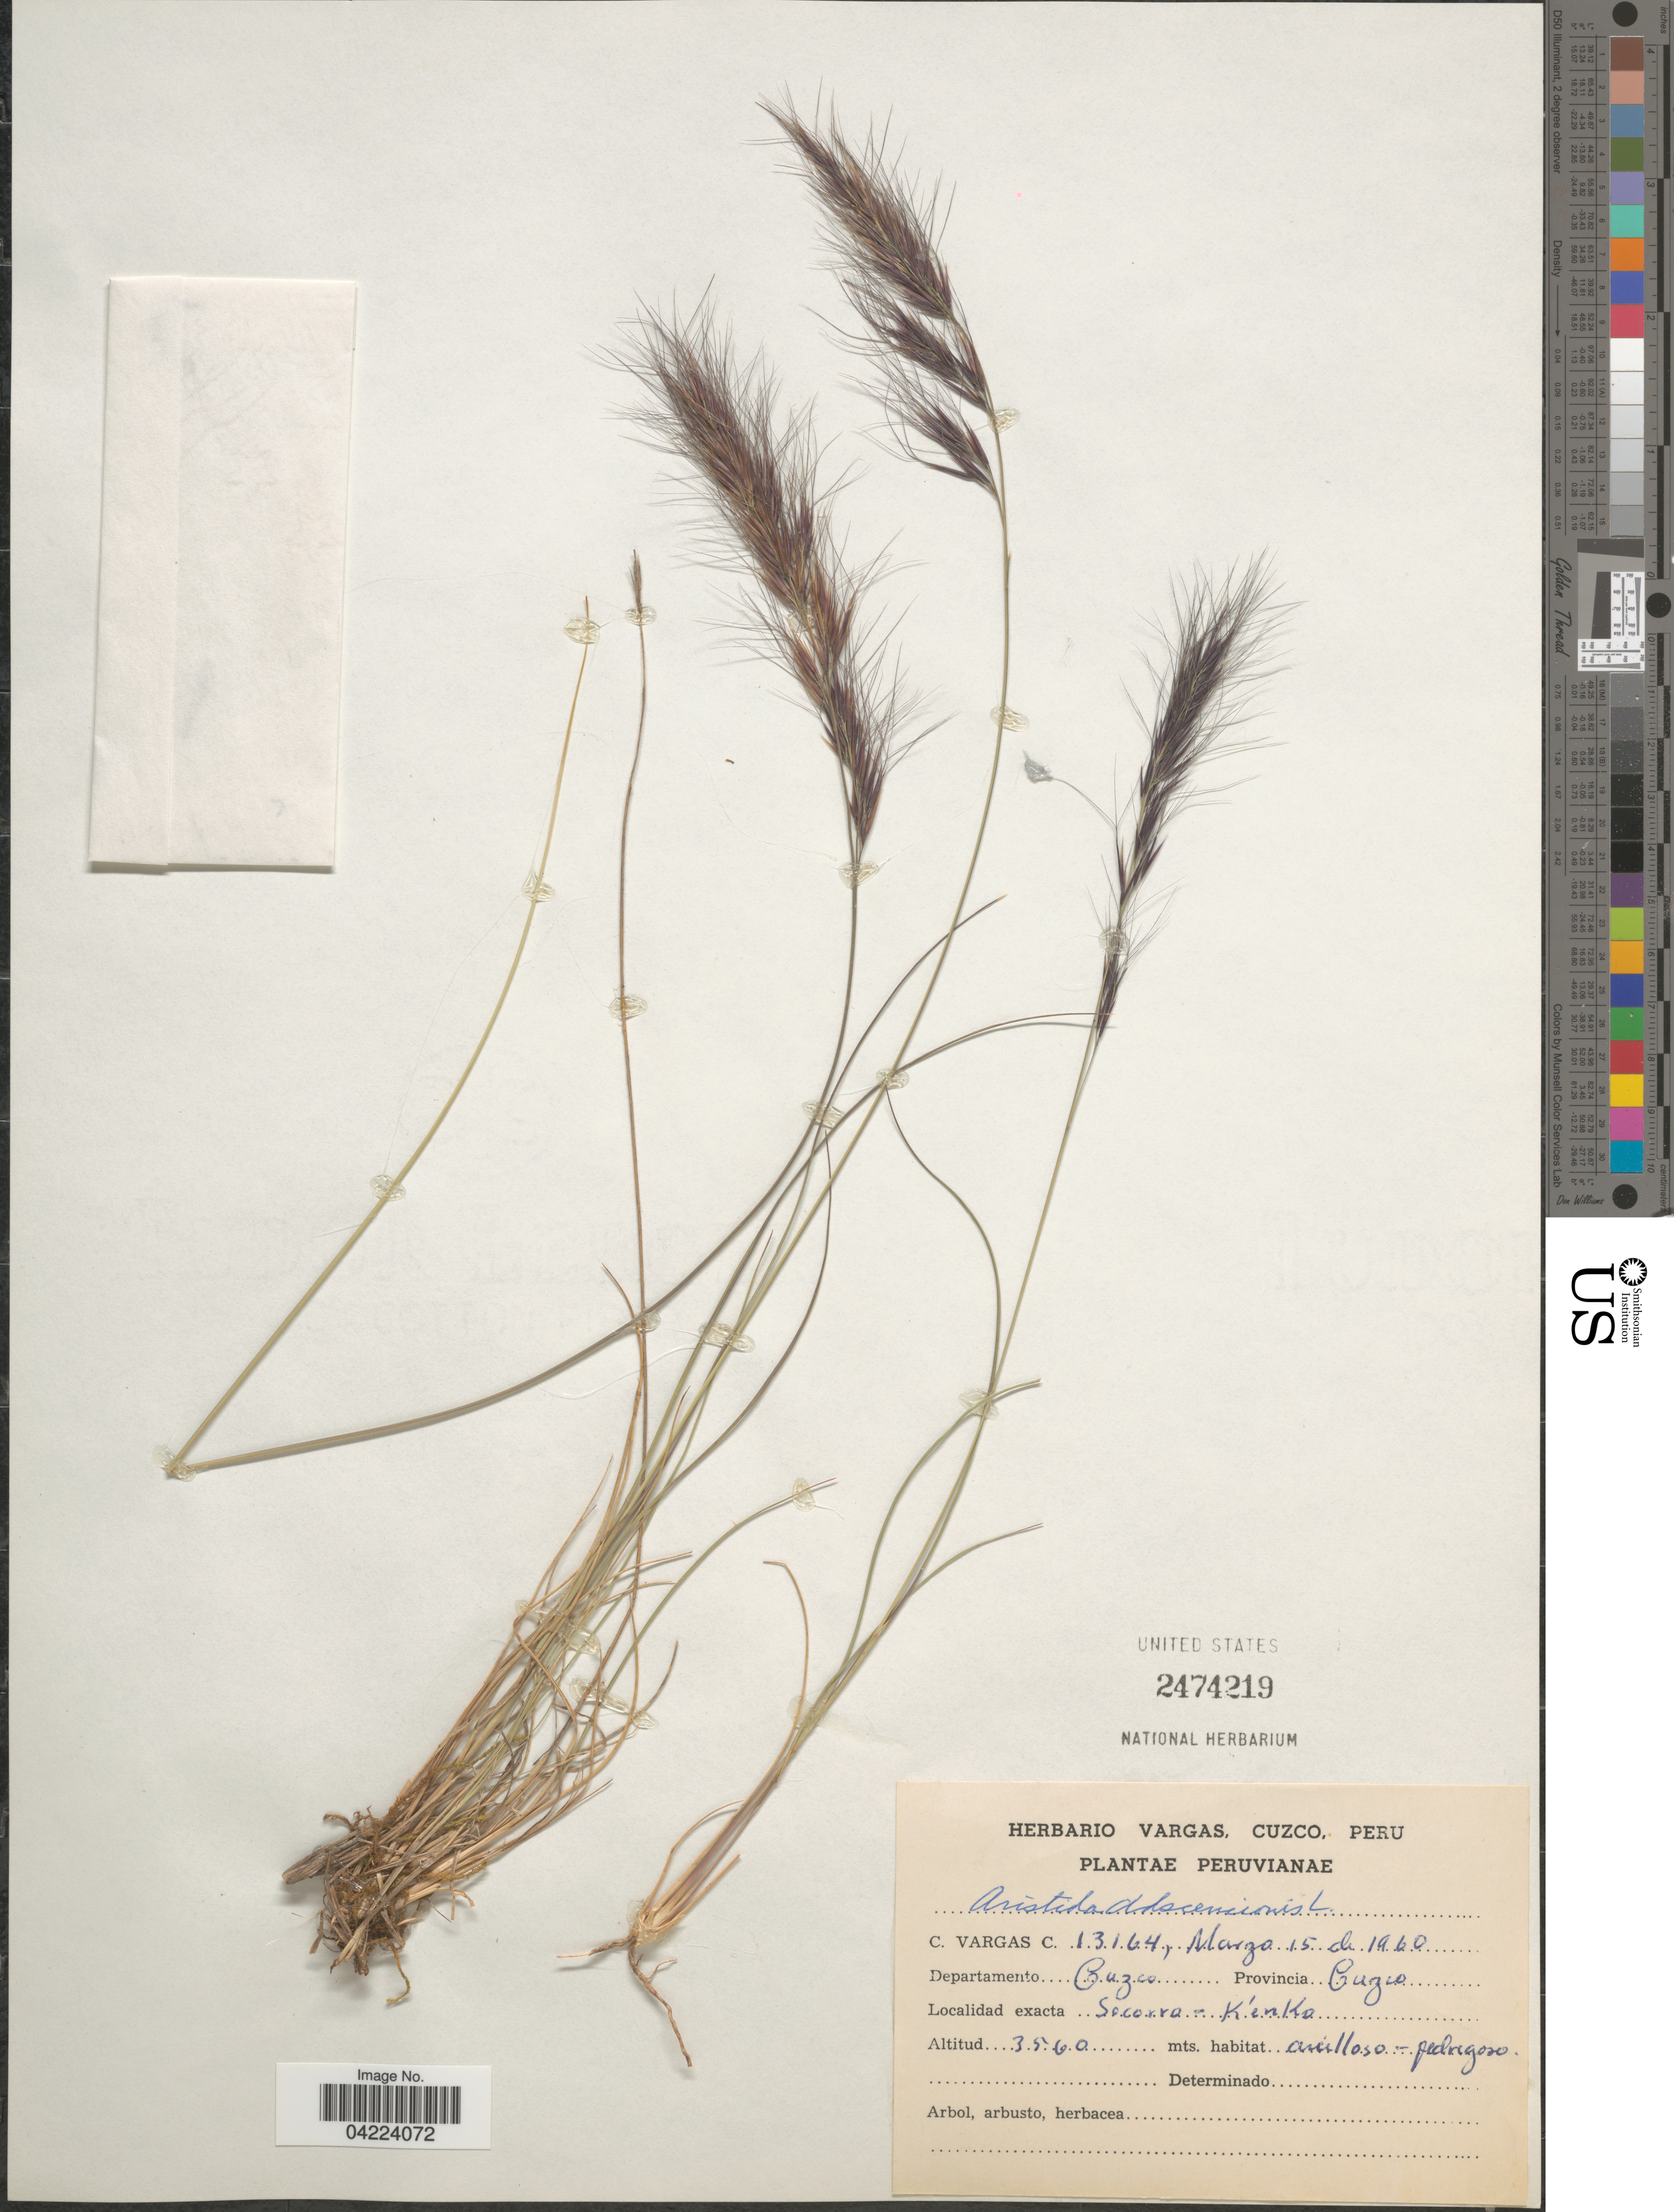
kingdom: Plantae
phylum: Tracheophyta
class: Liliopsida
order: Poales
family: Poaceae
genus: Aristida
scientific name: Aristida adscensionis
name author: L.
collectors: C. Vargas Calderón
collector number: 13164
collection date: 1960-12-15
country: Peru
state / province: Cusco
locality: Socorro - K'enko, Provincia Cuzco, Departamento Cuzco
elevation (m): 3560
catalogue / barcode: US 247419